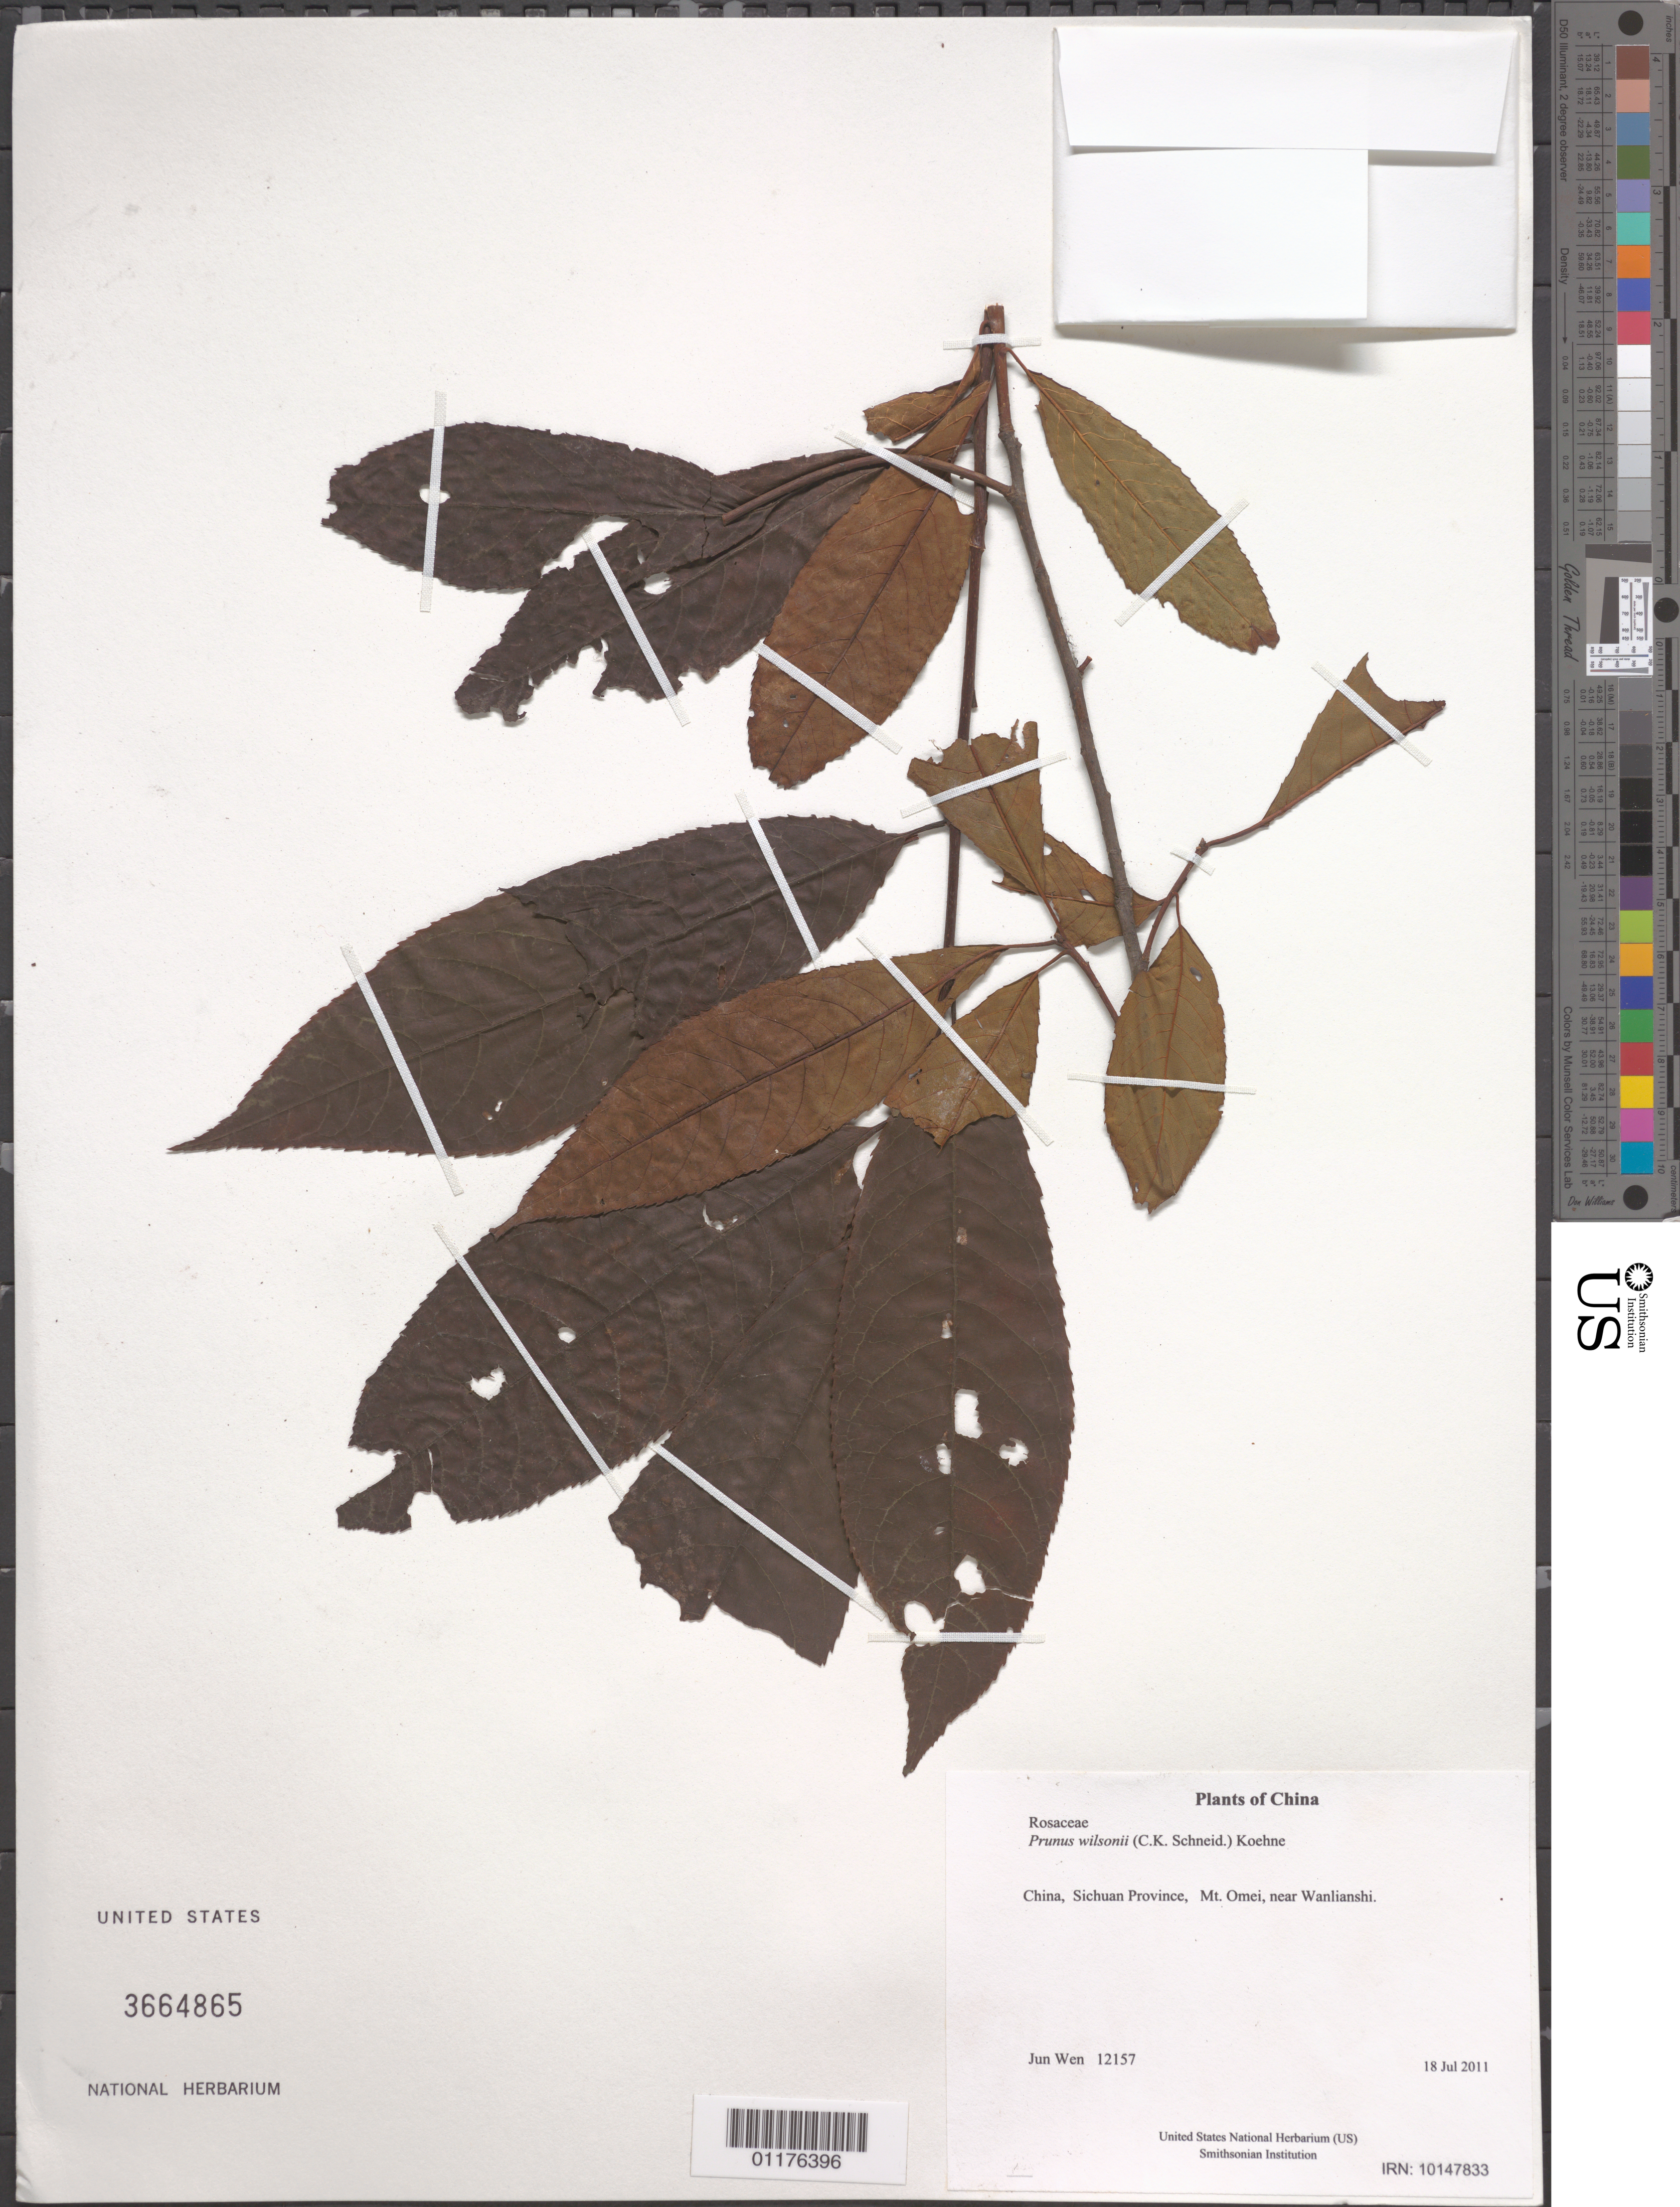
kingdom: Plantae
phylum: Tracheophyta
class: Magnoliopsida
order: Rosales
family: Rosaceae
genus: Prunus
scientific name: Prunus wilsonii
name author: (C.K. Schneid.) Koehne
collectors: J. Wen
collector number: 12157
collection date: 2011-07-18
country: China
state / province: Sichuan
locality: Mt. Omei, Qingyinge.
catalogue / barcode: US 3664865